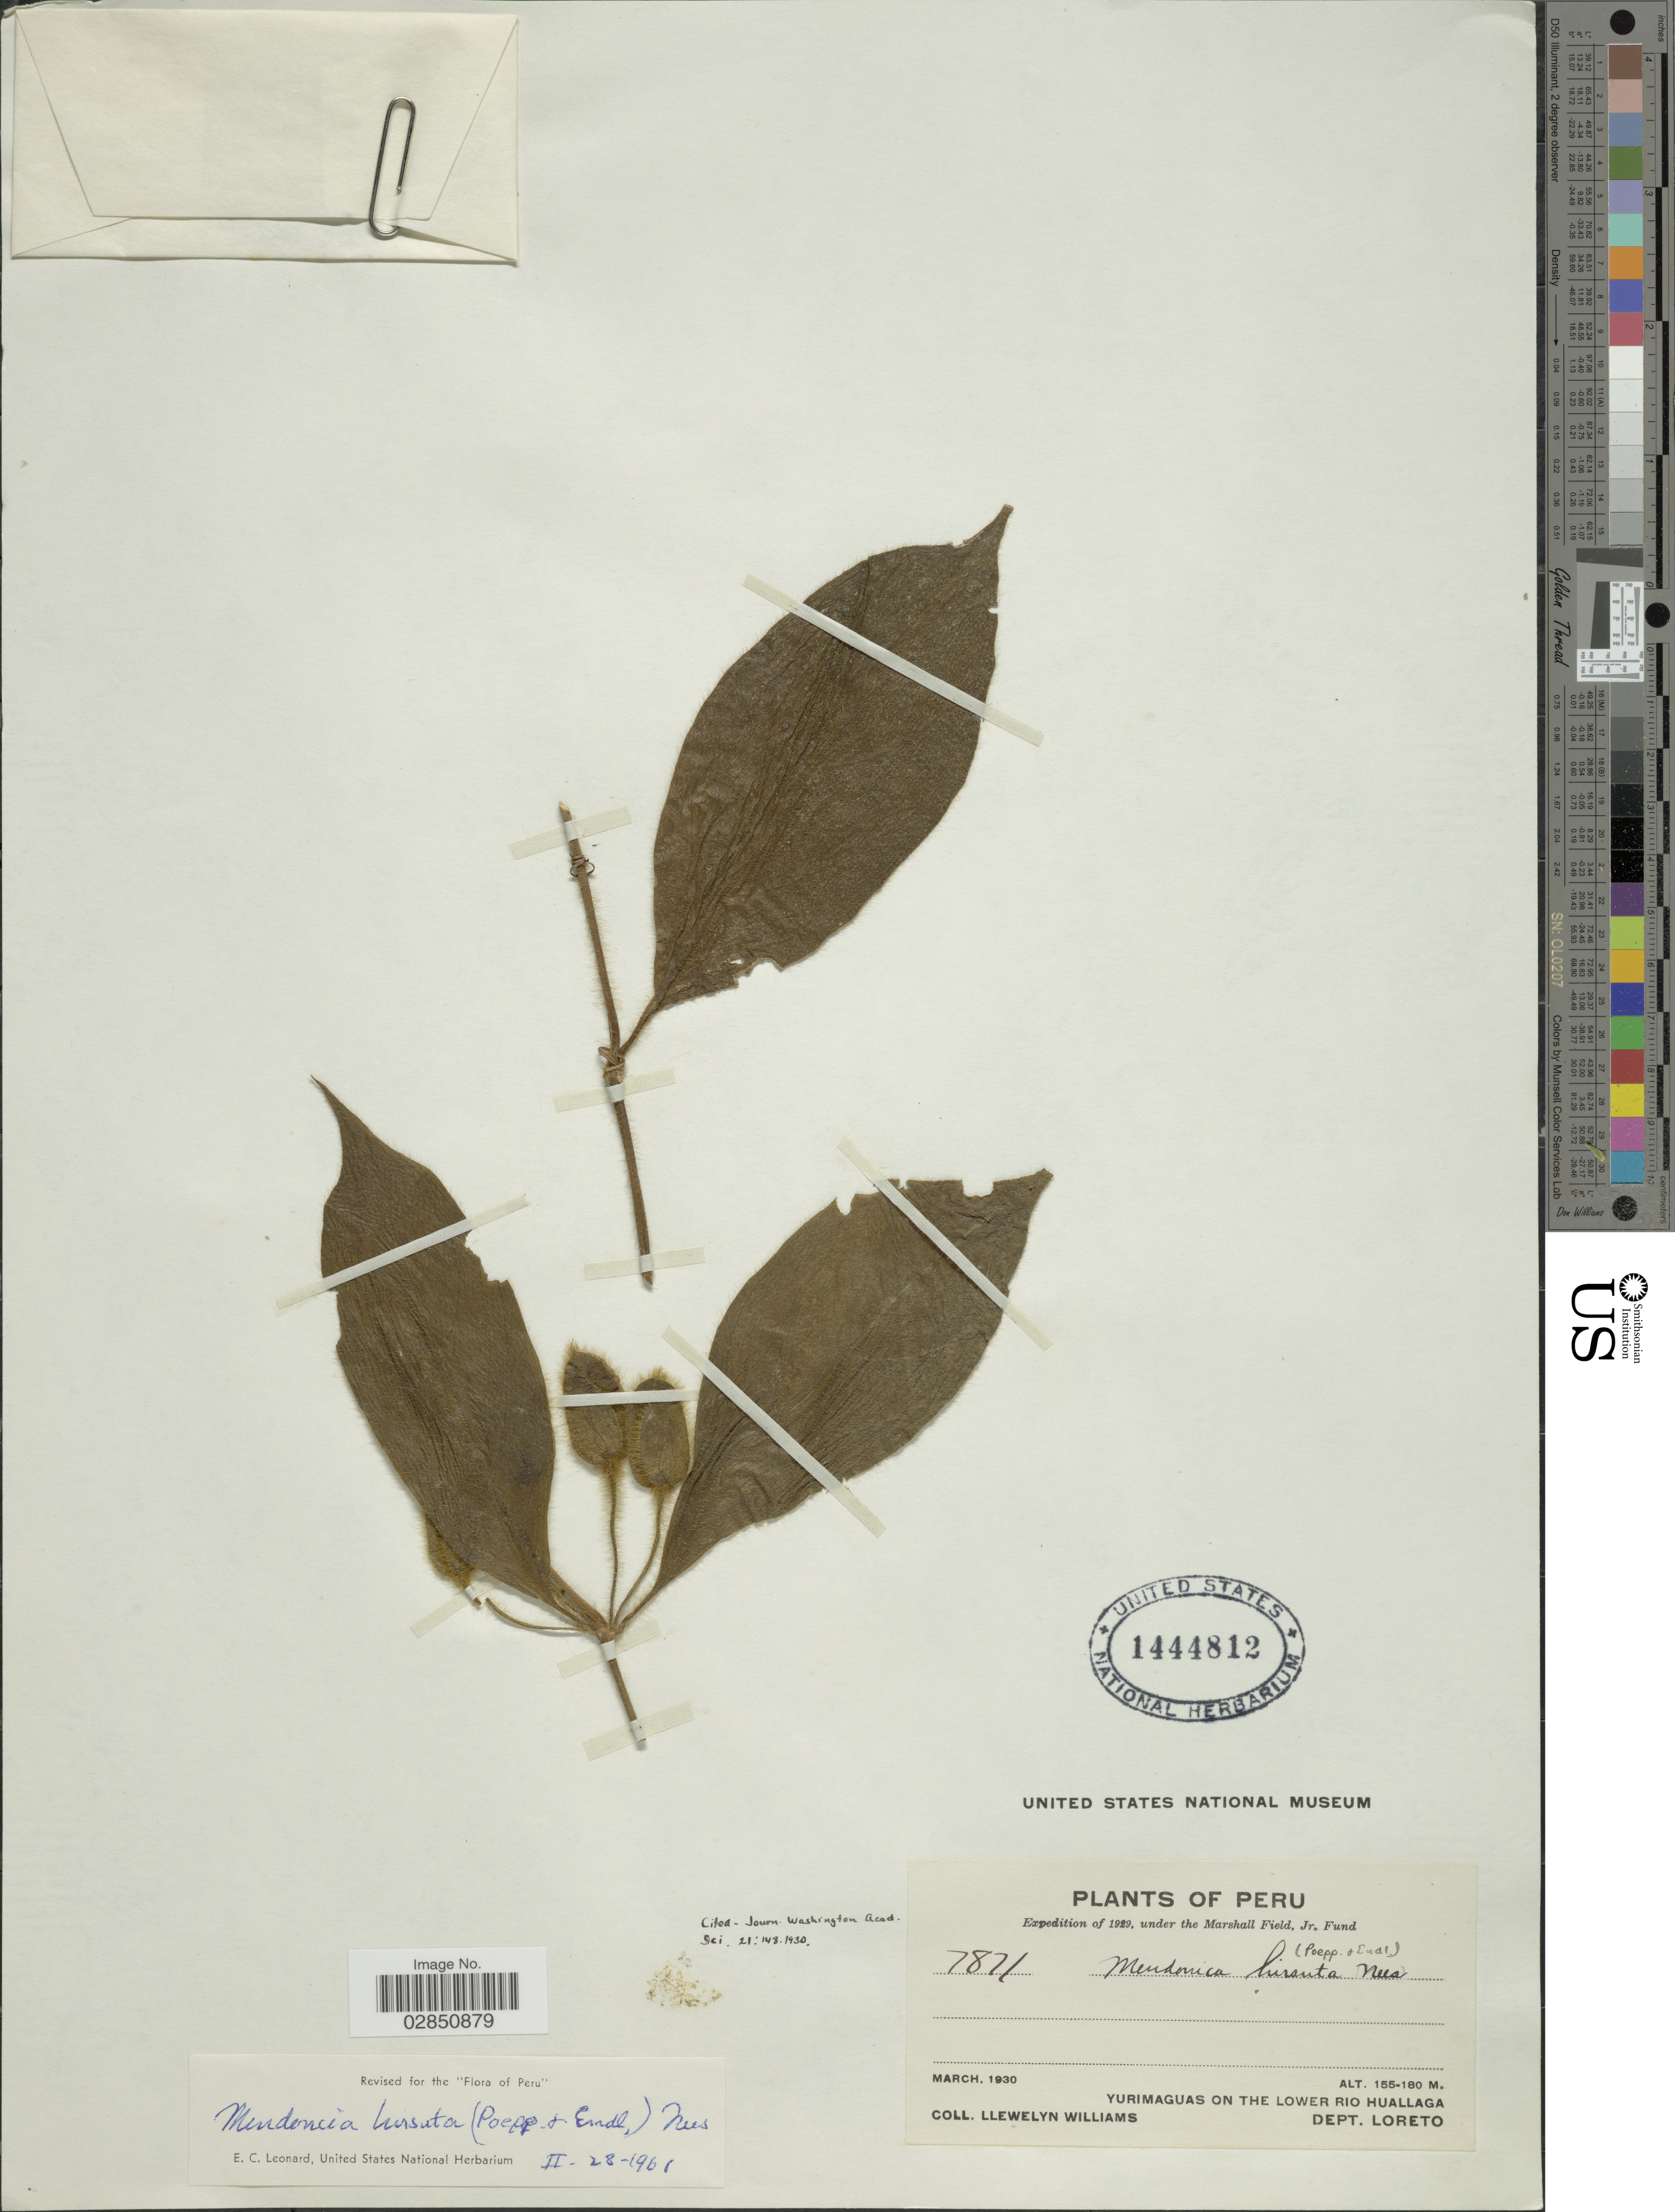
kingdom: Plantae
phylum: Tracheophyta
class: Magnoliopsida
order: Lamiales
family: Acanthaceae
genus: Mendoncia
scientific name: Mendoncia bivalvis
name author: (L. f.) Merr.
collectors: Ll. Williams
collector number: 7871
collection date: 1930-03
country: Peru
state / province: Loreto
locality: Yurimaguas on the Lower Rio Huallaga. Dept. Loreto.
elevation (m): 155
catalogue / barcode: US 1444812